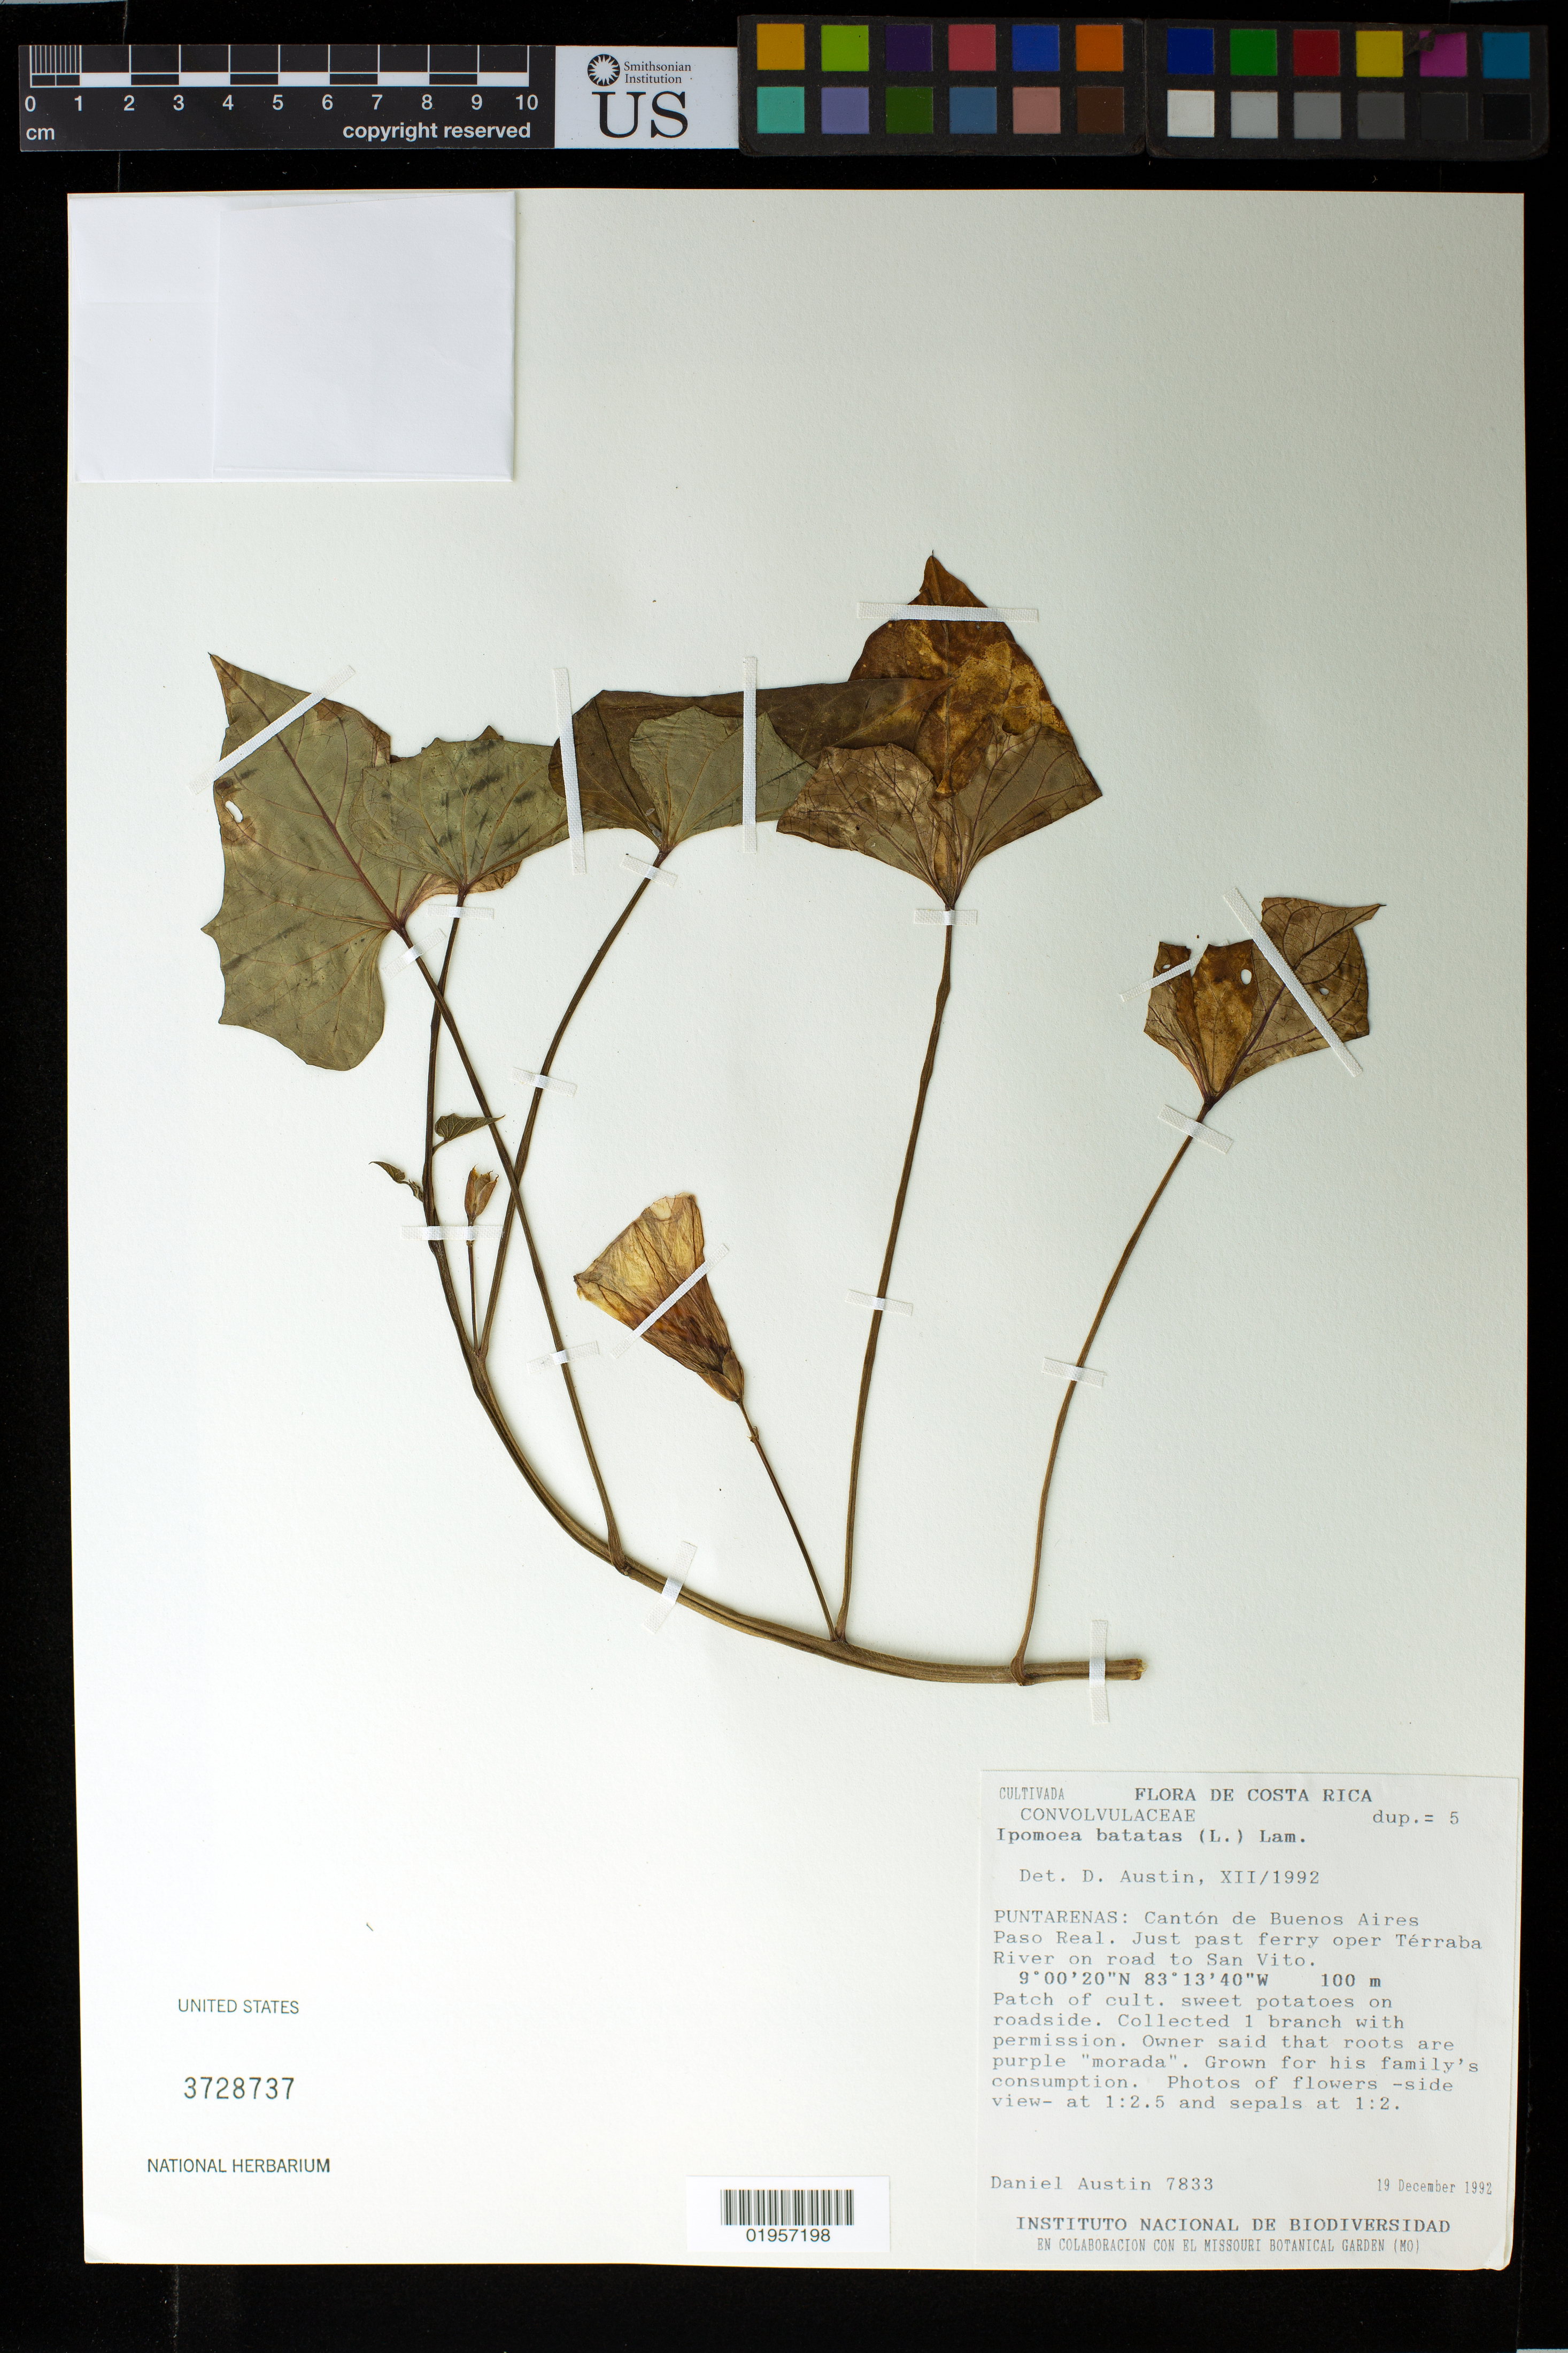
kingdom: Plantae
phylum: Tracheophyta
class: Magnoliopsida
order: Solanales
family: Convolvulaceae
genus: Ipomoea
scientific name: Ipomoea batatas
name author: (L.) Lam.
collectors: D. Austin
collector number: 7833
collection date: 1992-12-19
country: Costa Rica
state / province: Puntarenas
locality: Canton de Buenos Aires, Paso Real, just past ferry oper Terraba River on road to San Vito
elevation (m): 100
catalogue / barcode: US 3728737